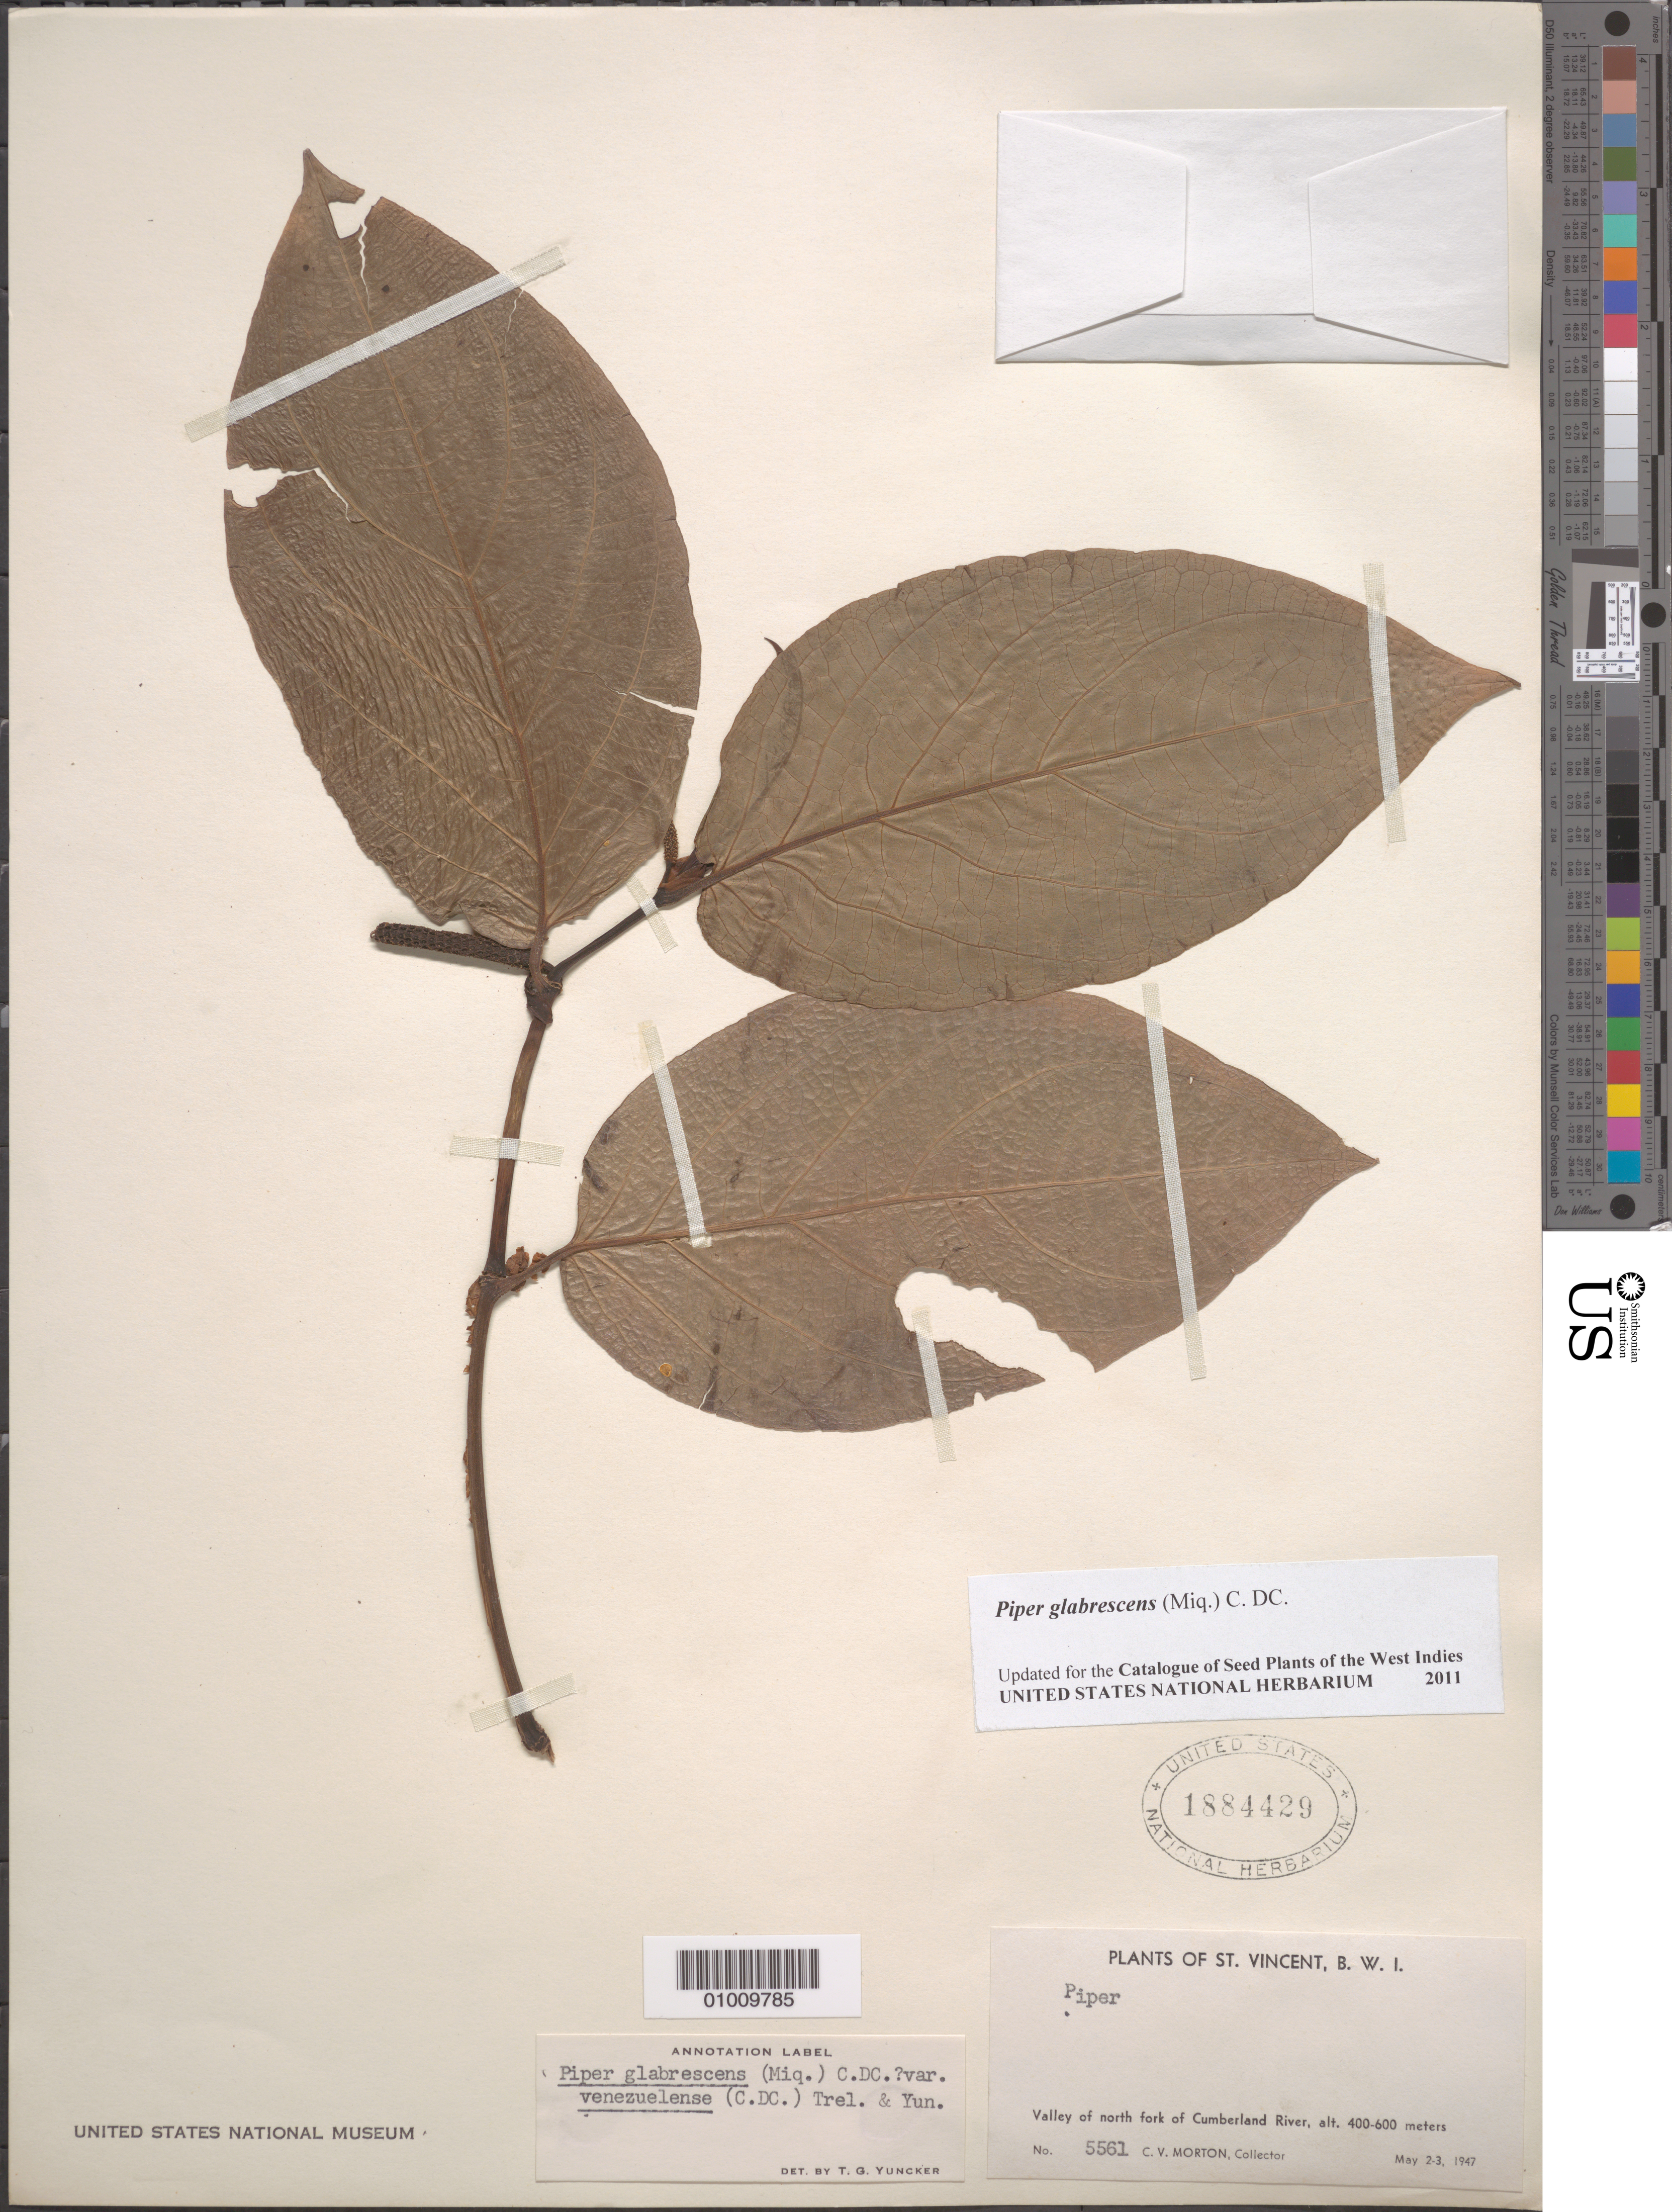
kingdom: Plantae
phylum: Tracheophyta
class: Magnoliopsida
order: Piperales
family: Piperaceae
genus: Piper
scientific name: Piper glabrescens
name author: (Miq.) C. DC.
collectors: C. V. Morton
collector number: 5561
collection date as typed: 02 May 1947 to 03 May 1947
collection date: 1947-05-02/1947-05-03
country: St. Vincent - Grenadines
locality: Valley of north fork of Cumberland River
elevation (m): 400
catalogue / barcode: US 1884429